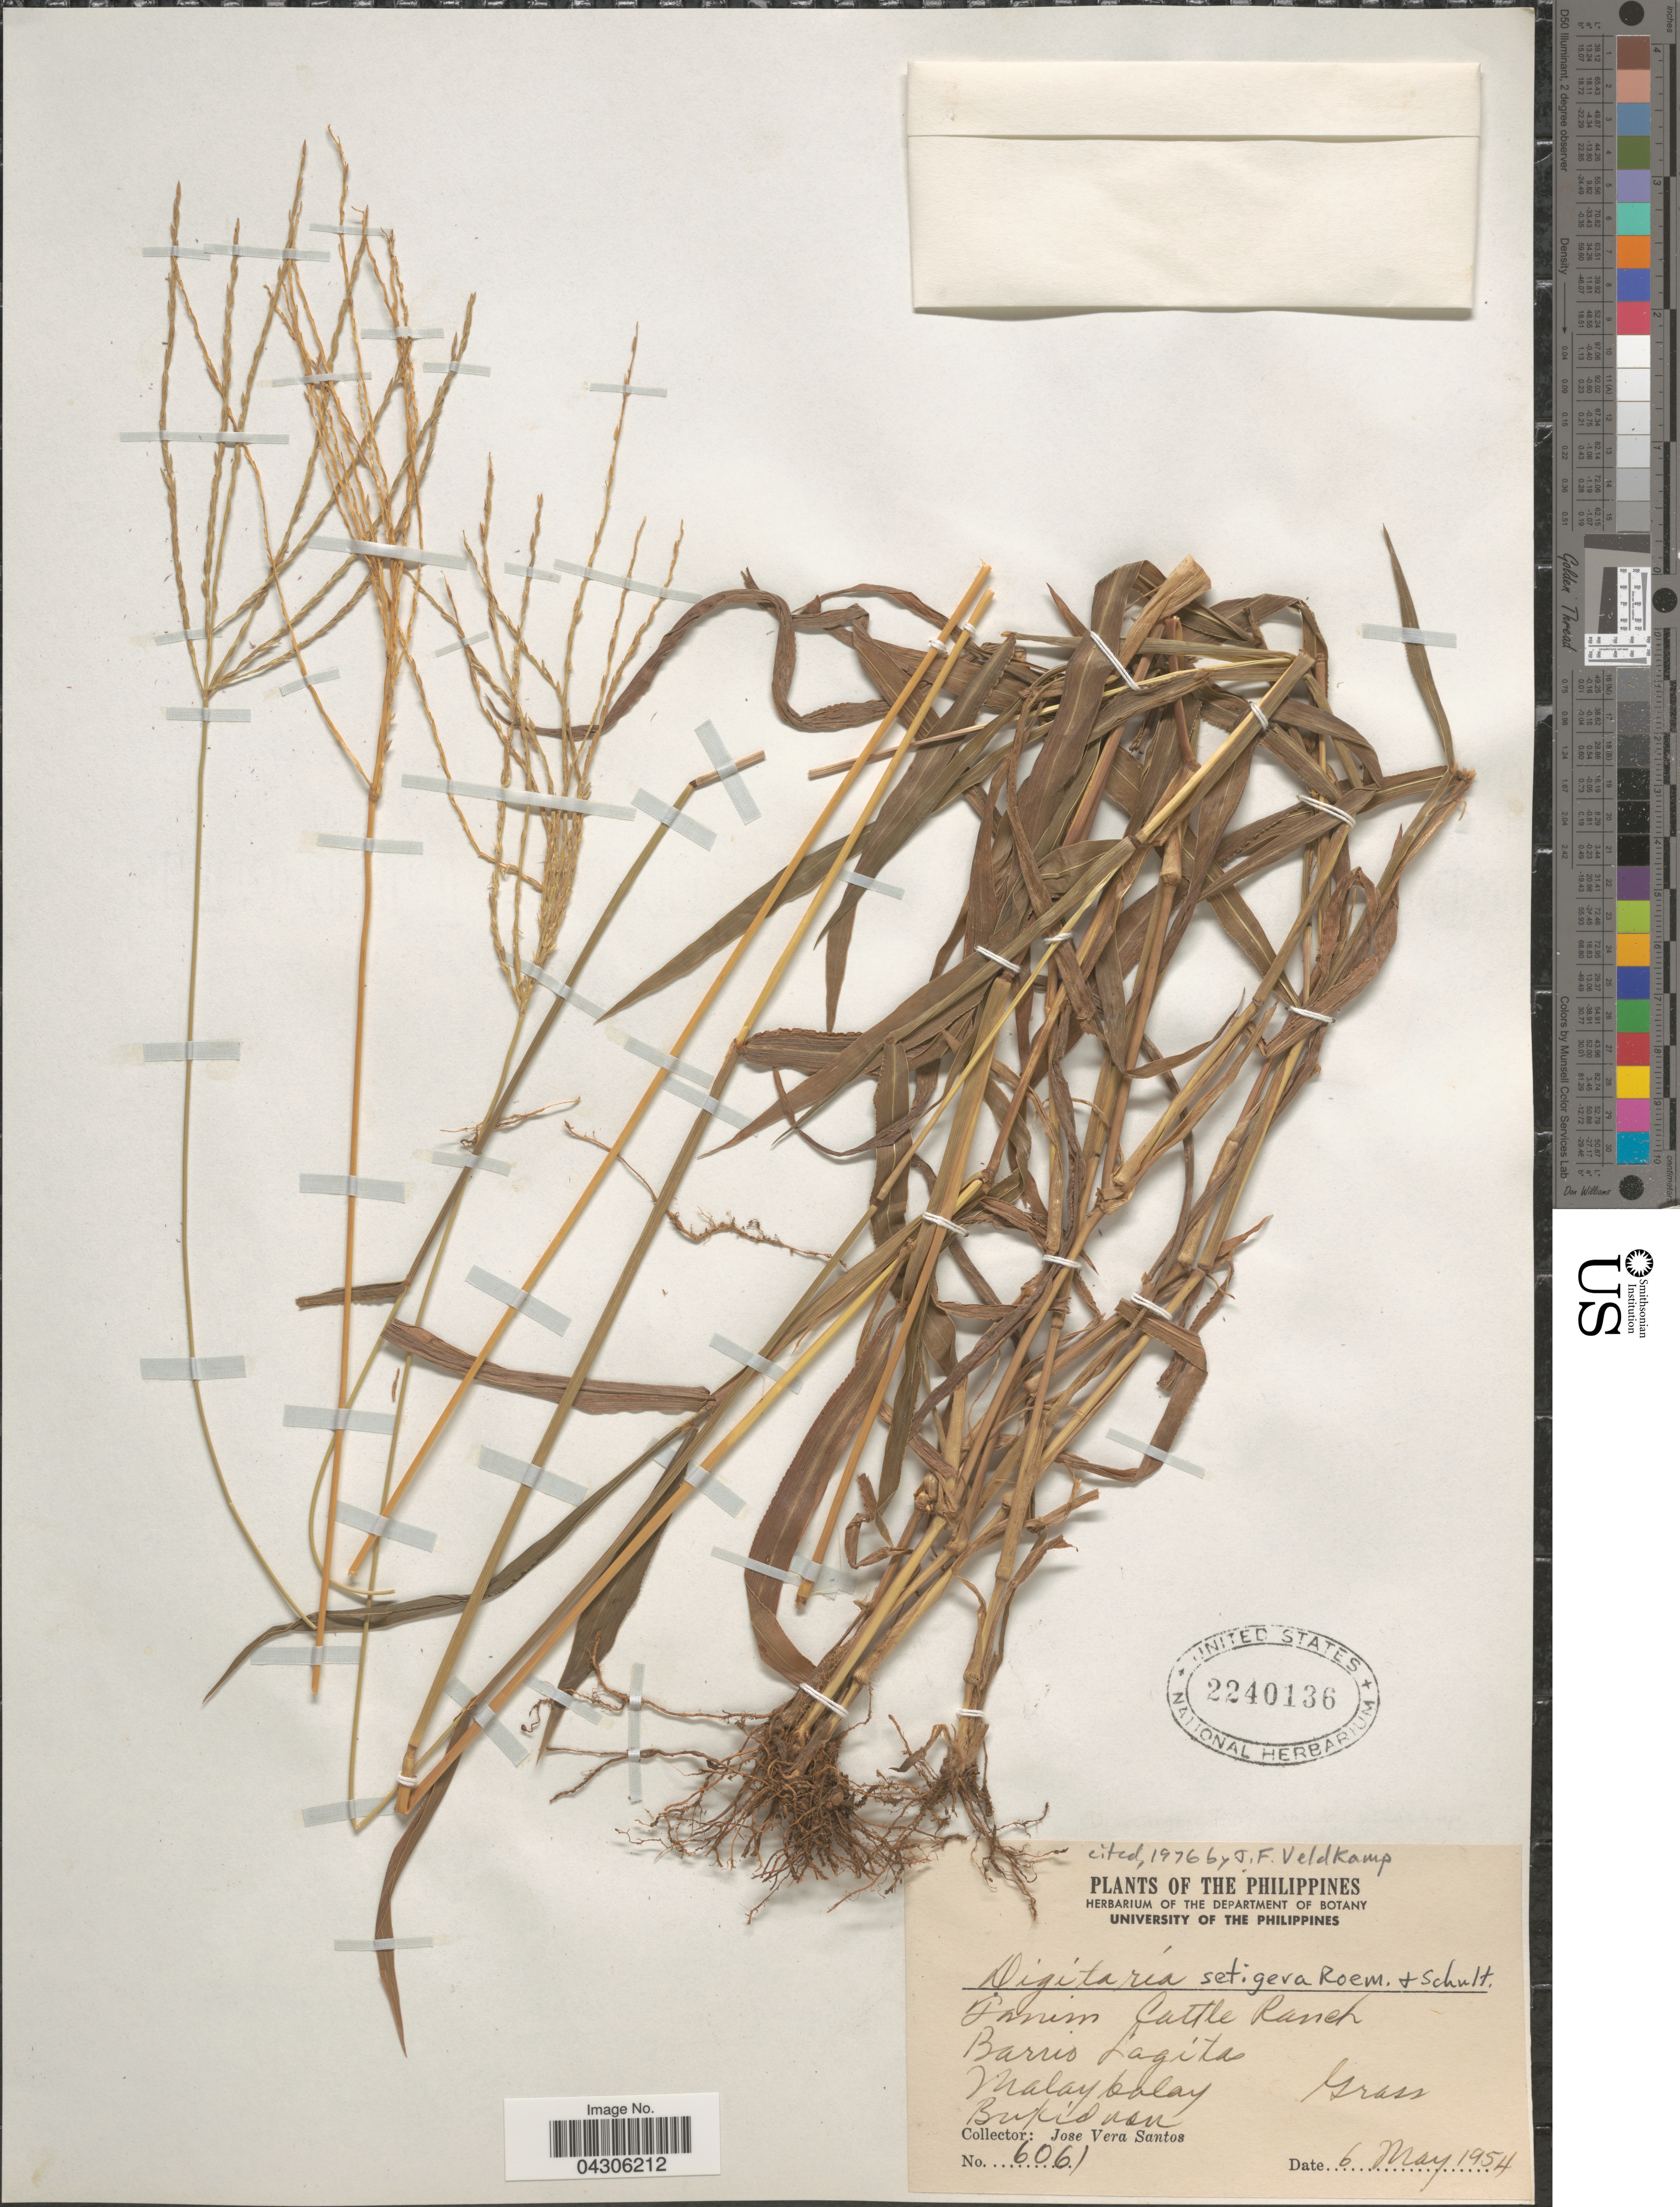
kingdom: Plantae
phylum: Tracheophyta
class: Liliopsida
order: Poales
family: Poaceae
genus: Digitaria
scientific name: Digitaria setigera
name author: Roth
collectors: J. Vera Santos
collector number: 6061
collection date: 1954-05-06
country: Philippines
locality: Ranim Cattle Ranch. Barrio Lagita. Malay balay. Bukidusu.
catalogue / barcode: US 2240136